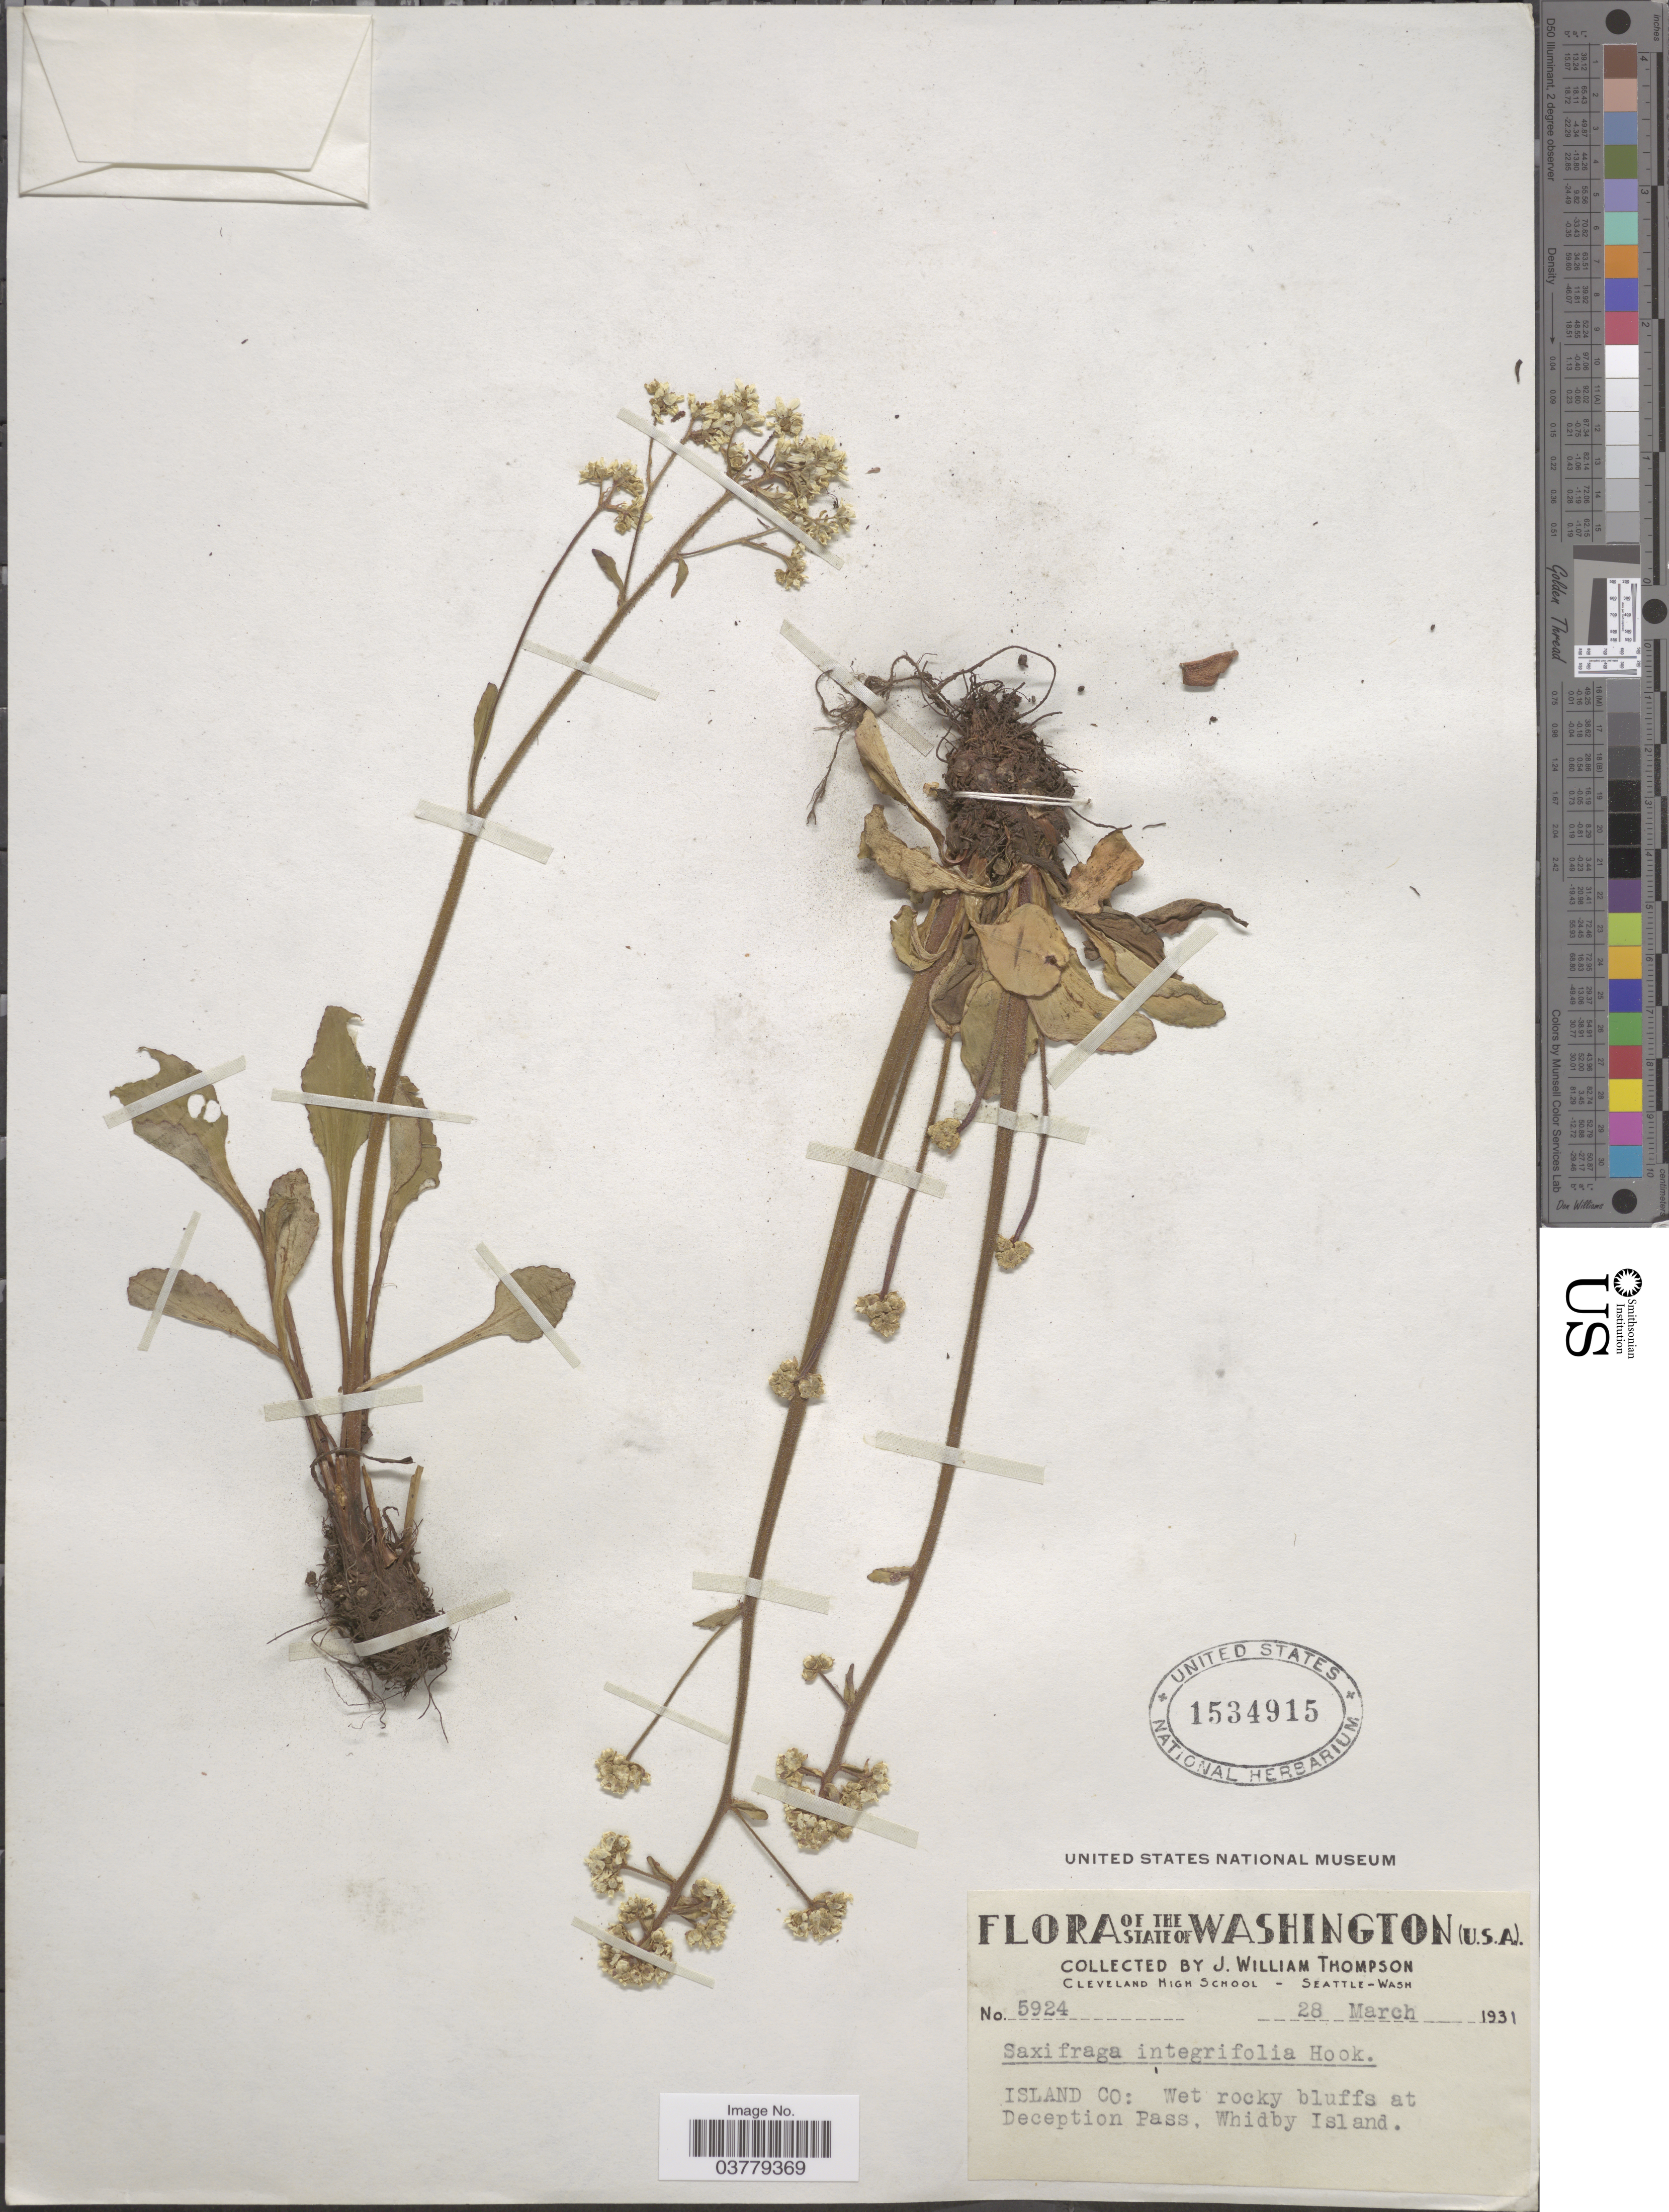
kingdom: Plantae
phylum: Tracheophyta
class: Magnoliopsida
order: Saxifragales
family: Saxifragaceae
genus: Micranthes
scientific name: Micranthes integrifolia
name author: (Hook.) Small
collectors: J. W. Thompson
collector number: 5924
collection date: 1931-03-28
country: United States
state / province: Washington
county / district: Island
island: Whidbey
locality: Island Co: Wet rocky bluffs at Deception Pass, Whidby Island.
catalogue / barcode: US 1534915